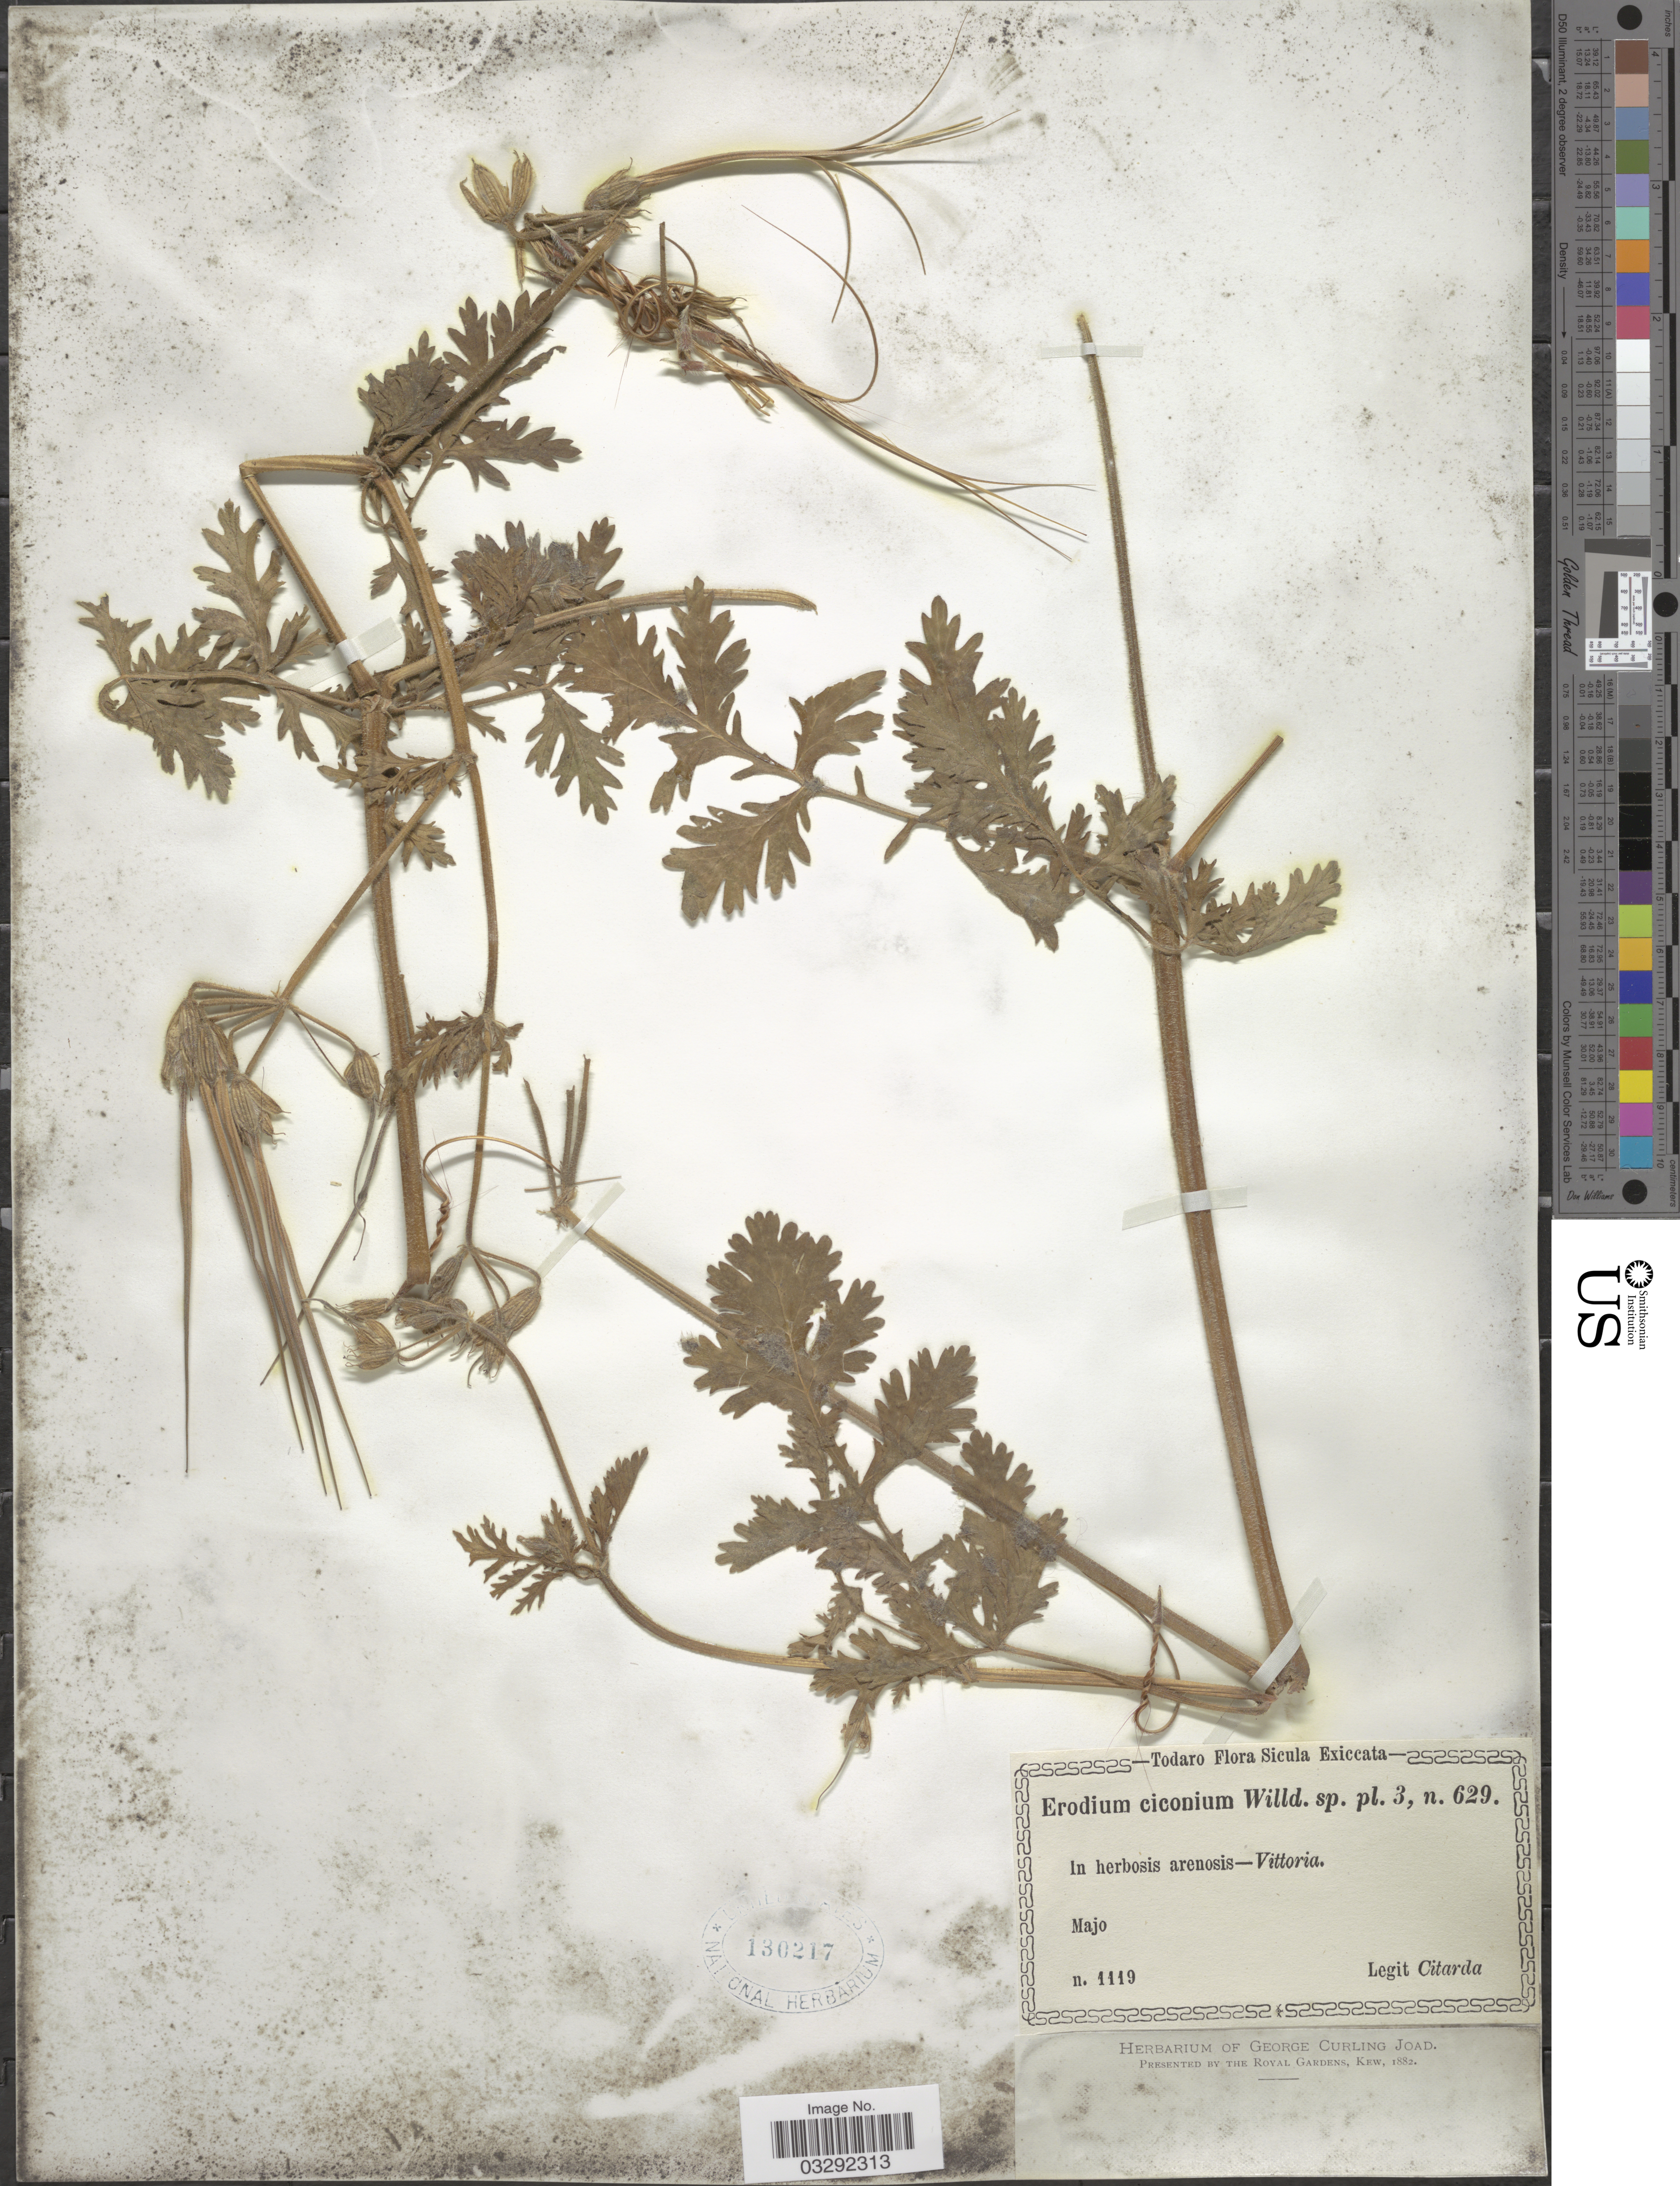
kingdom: Plantae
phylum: Tracheophyta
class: Magnoliopsida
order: Geraniales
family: Geraniaceae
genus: Erodium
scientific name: Erodium ciconium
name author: (L.) L'Hér.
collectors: Citarda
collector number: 1119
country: Italy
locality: Sicula. Vittoria.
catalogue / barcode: US 130217